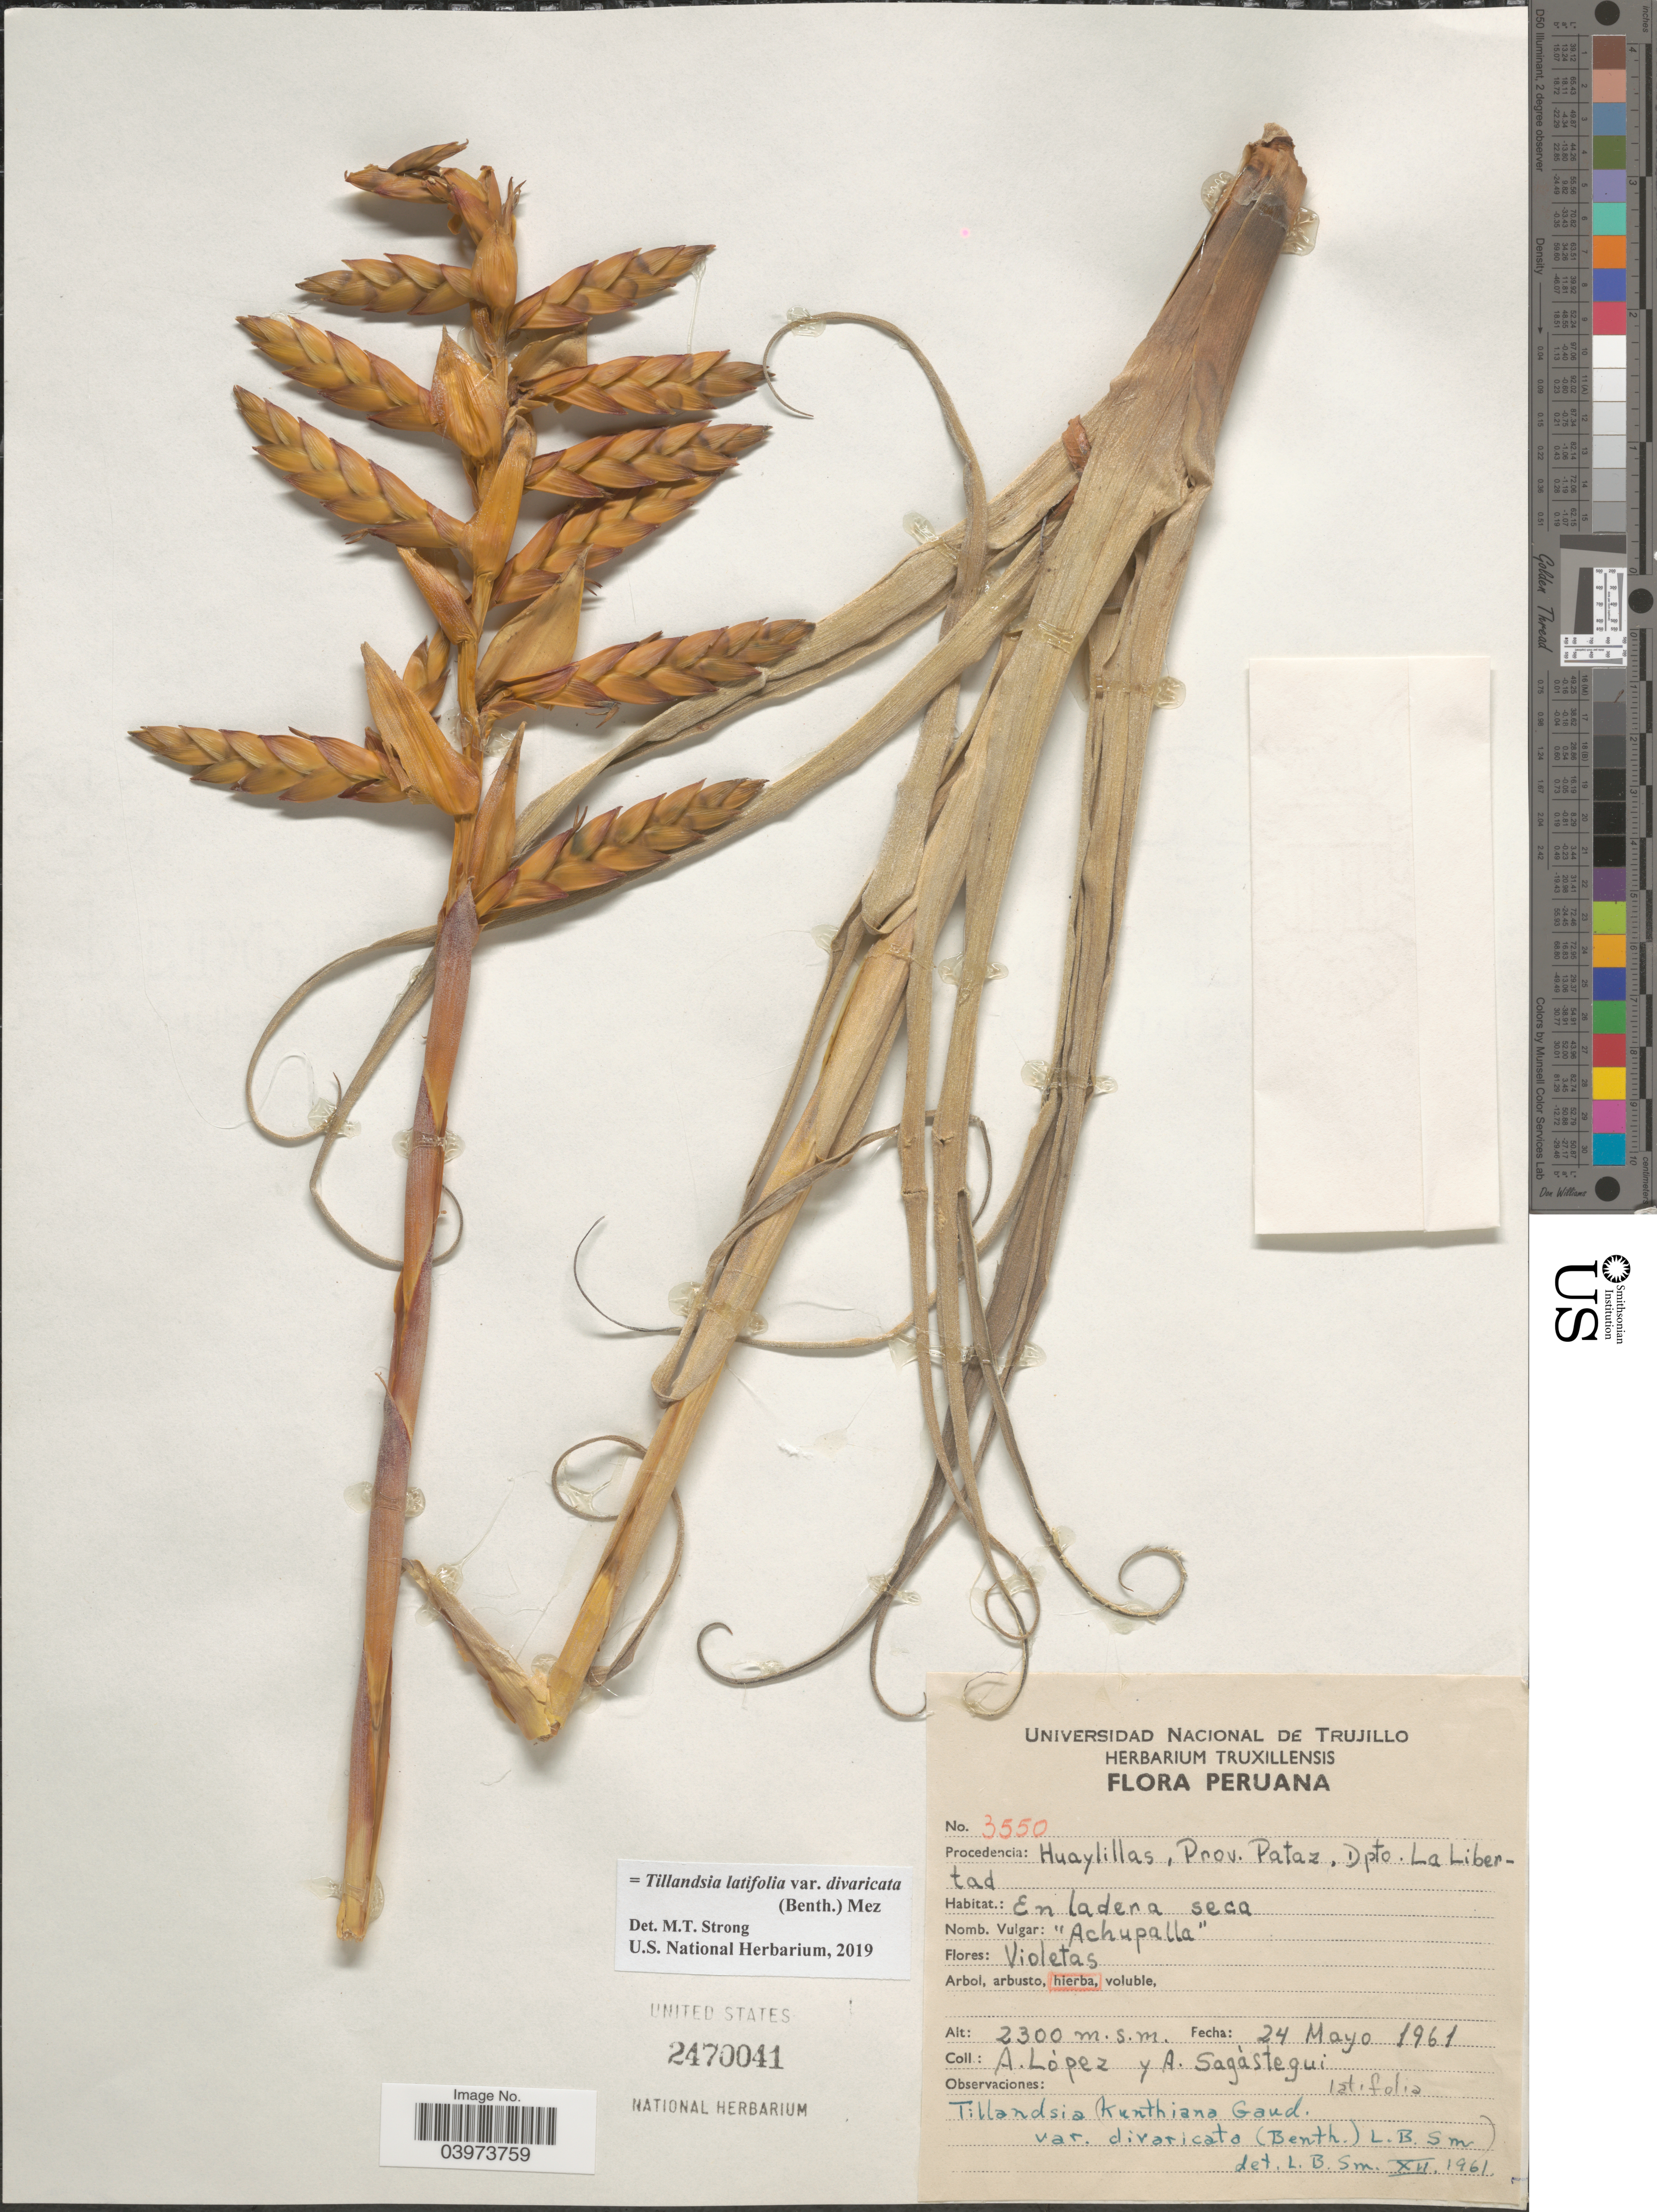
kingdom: Plantae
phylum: Tracheophyta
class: Liliopsida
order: Poales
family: Bromeliaceae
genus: Tillandsia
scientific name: Tillandsia latifolia var. divaricata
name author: (Benth.) Mez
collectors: A. López & A. Sagastegui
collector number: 3550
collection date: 1961-05-24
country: Peru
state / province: La Libertad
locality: Huaylillas, Prov. Pataz, Dpto. La Libertad.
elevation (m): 2300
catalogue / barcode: US 2470041